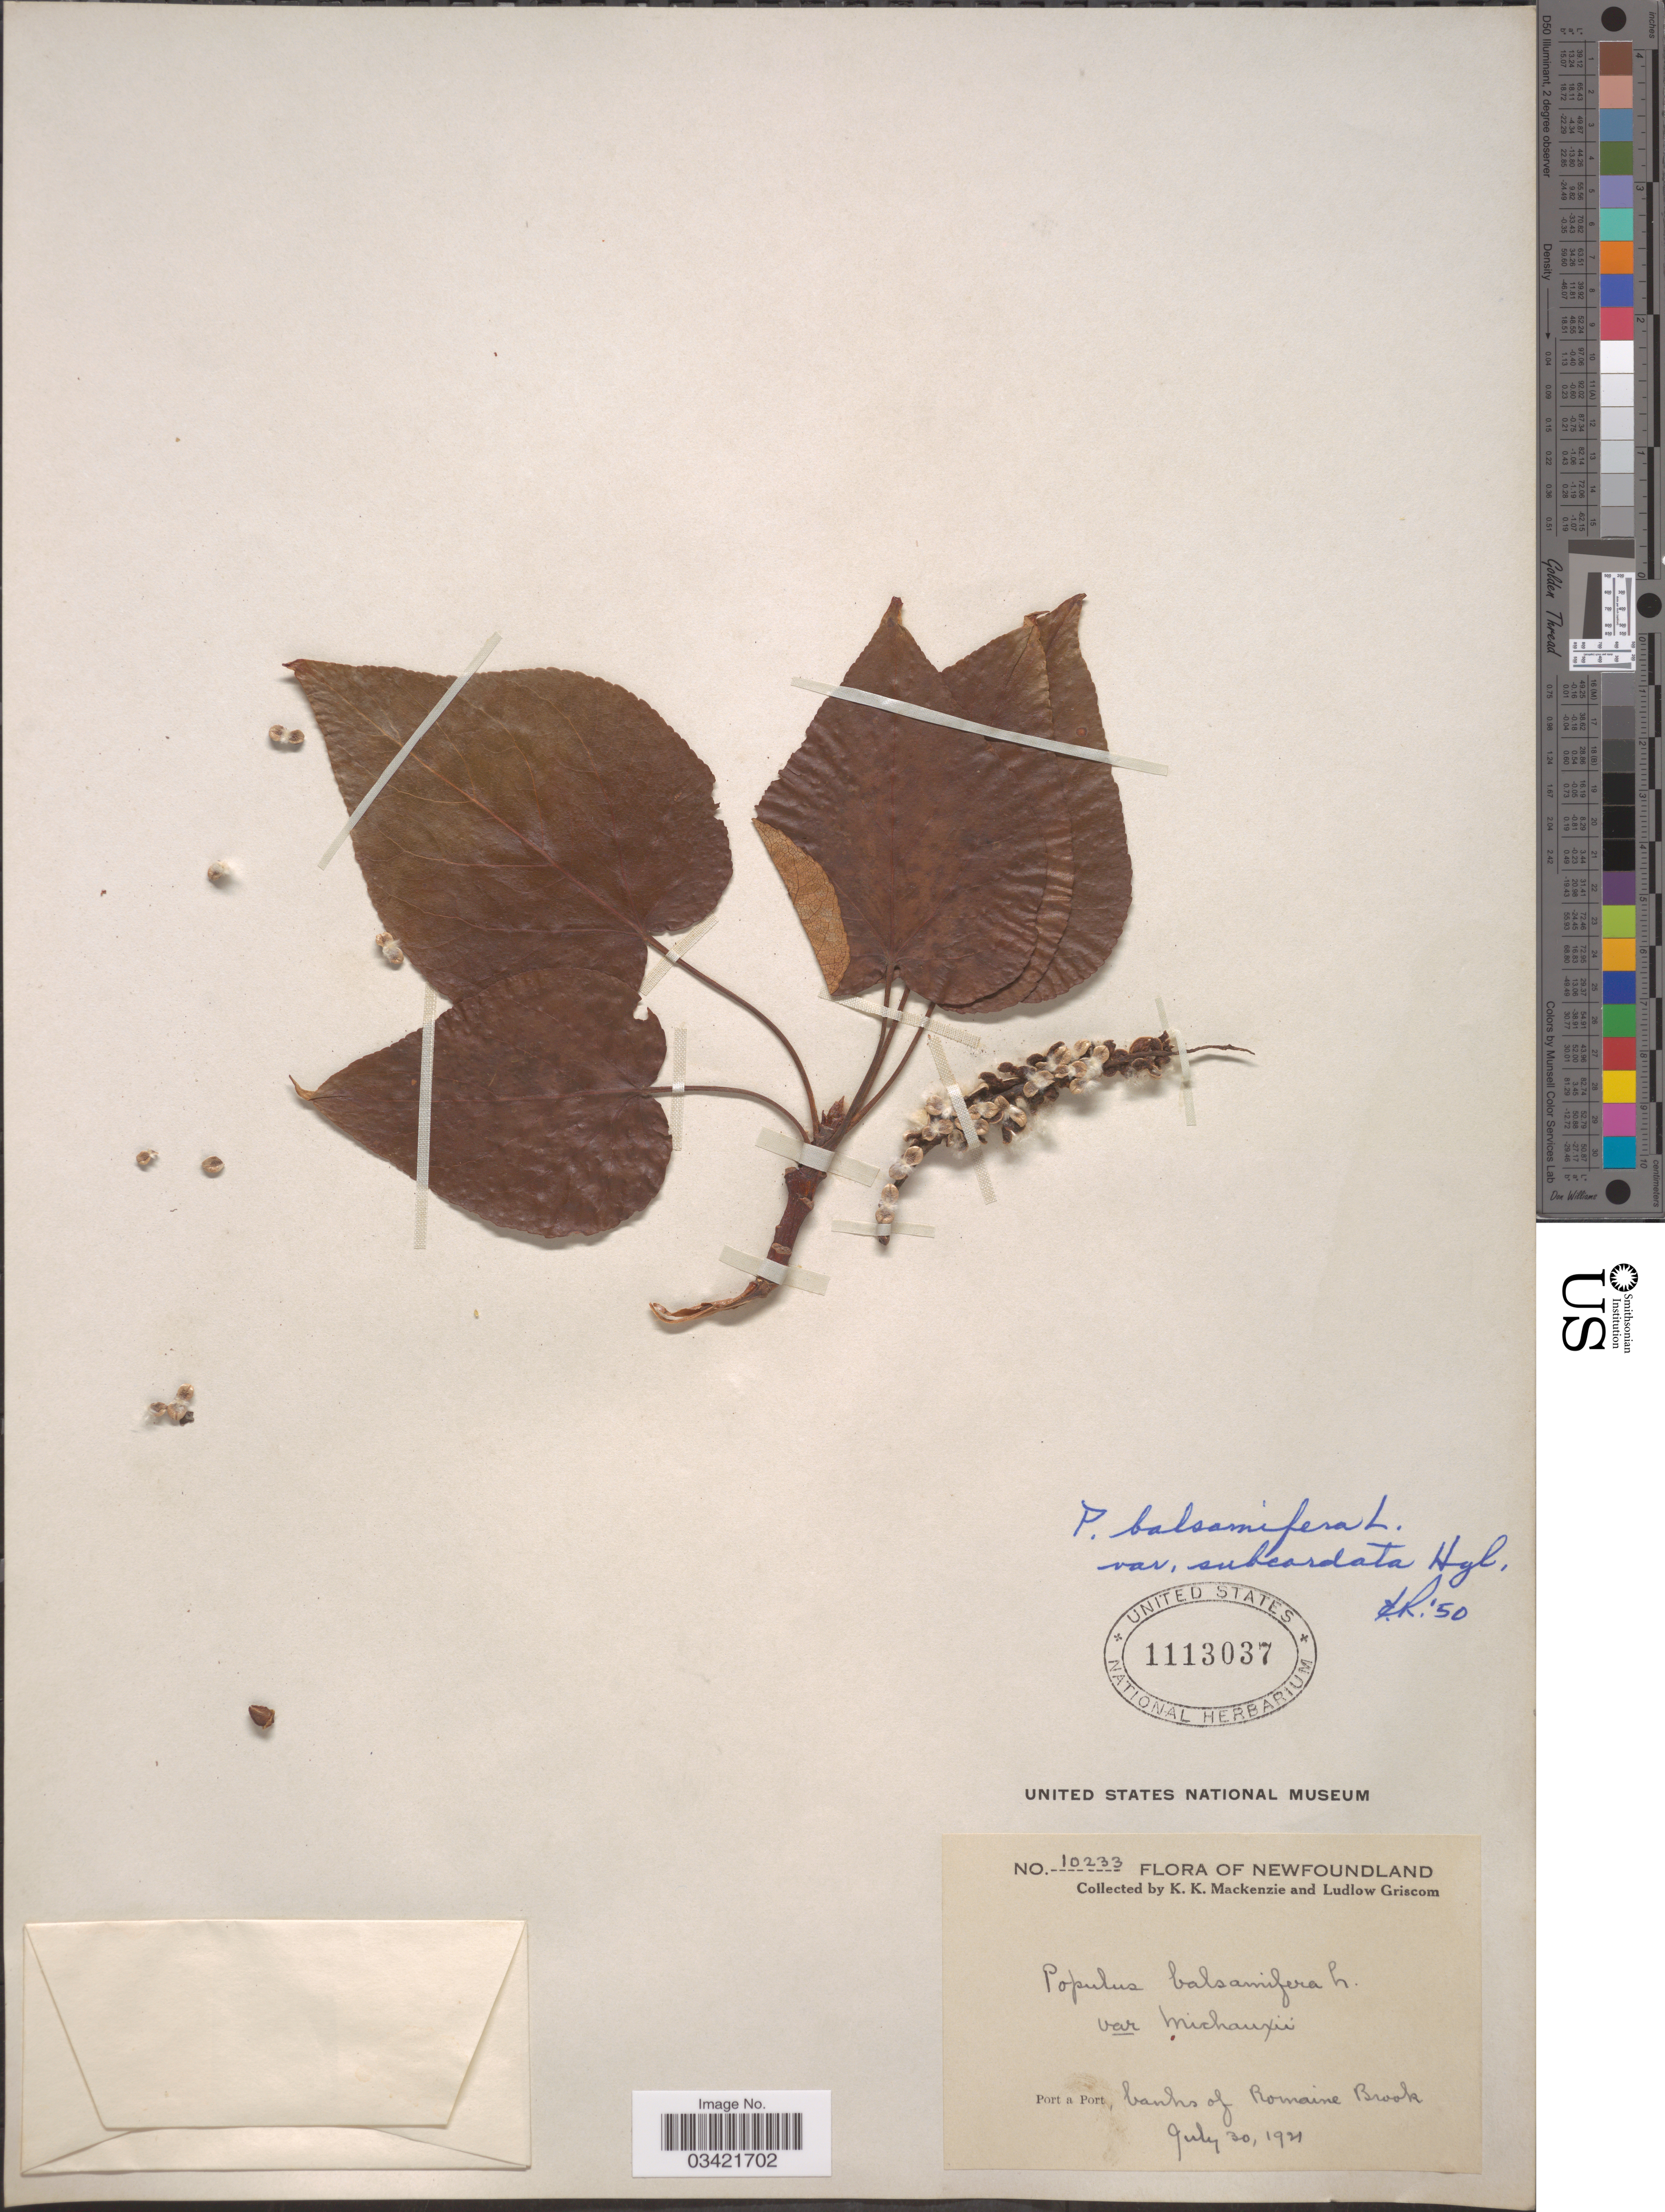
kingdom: Plantae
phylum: Tracheophyta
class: Magnoliopsida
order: Malpighiales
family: Salicaceae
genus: Populus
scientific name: Populus balsamifera var. subcordata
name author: Hyl.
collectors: K. K. Mackenzie & L. Griscom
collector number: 10233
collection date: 1921-07-30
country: Canada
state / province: Newfoundland and Labrador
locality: Port a Port, banks of Ramaine Brook.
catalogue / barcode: US 1113037